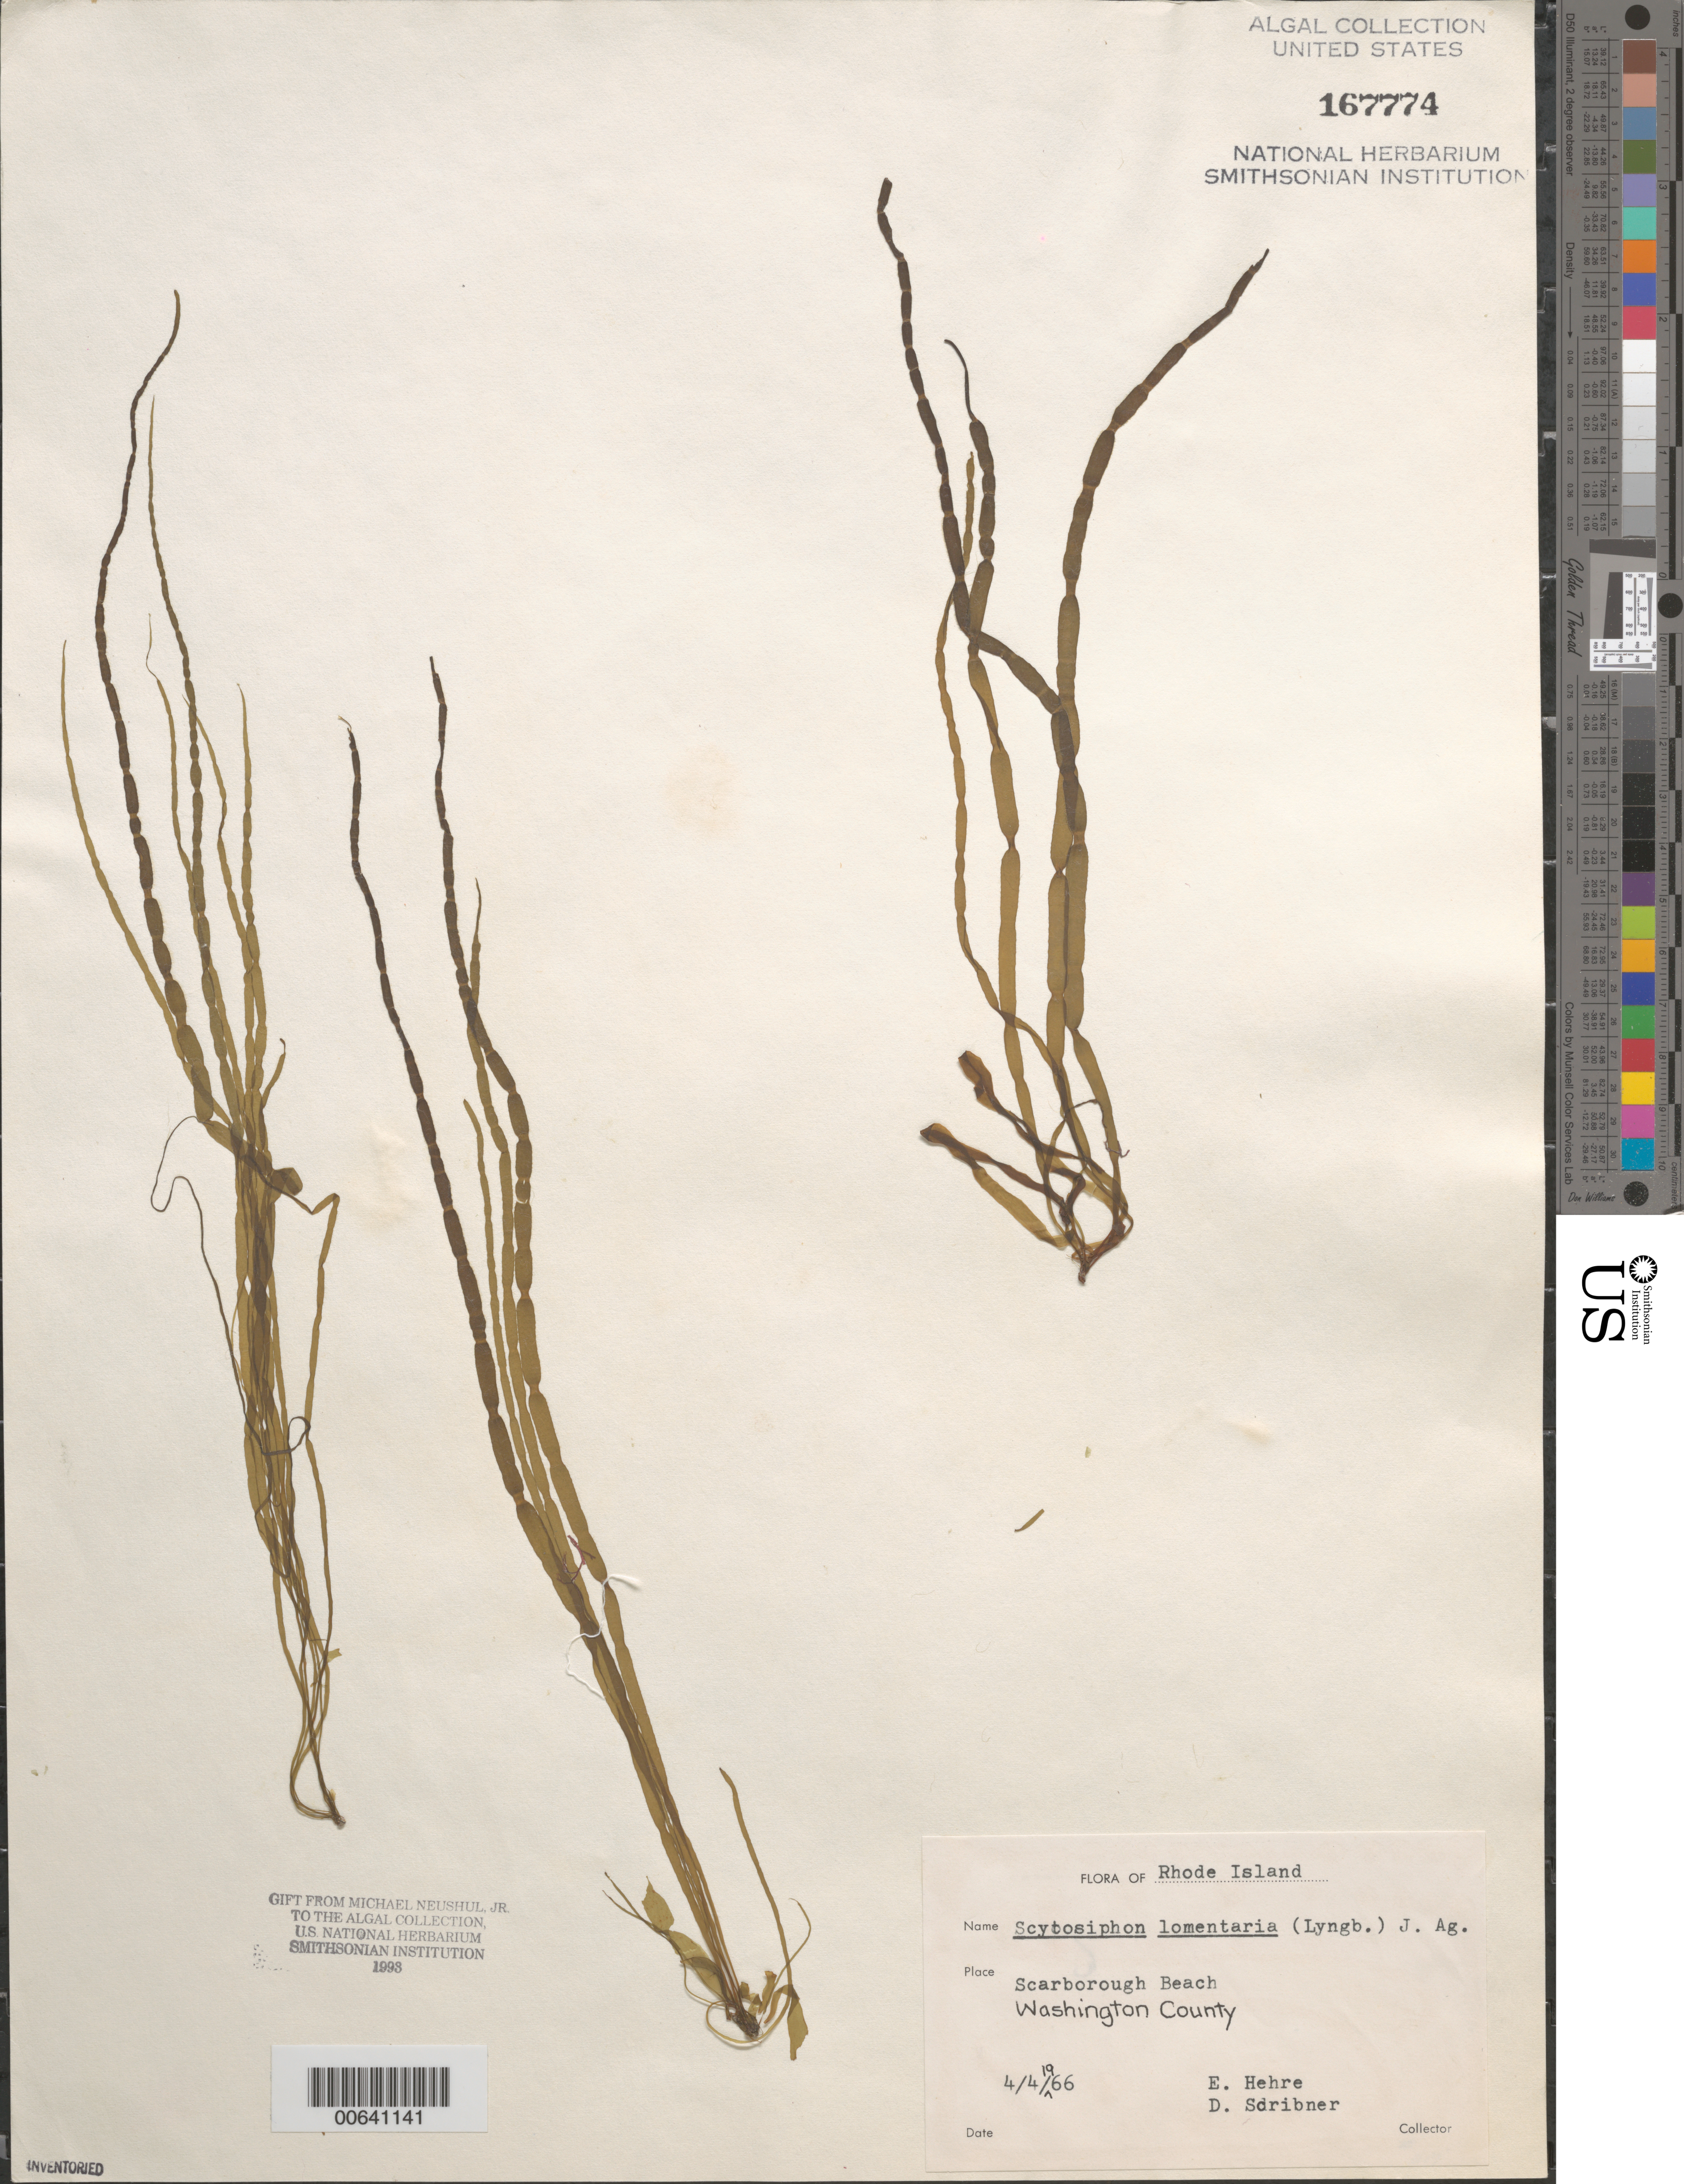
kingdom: Chromista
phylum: Ochrophyta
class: Phaeophyceae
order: Scytosiphonales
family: Scytosiphonaceae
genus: Scytosiphon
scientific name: Scytosiphon lomentaria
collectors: E. Hehre & D. Scribner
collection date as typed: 04 Apr 1966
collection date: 1966-04-04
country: United States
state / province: Rhode Island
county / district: Washington County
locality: Scarborough Beach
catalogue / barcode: US 167774